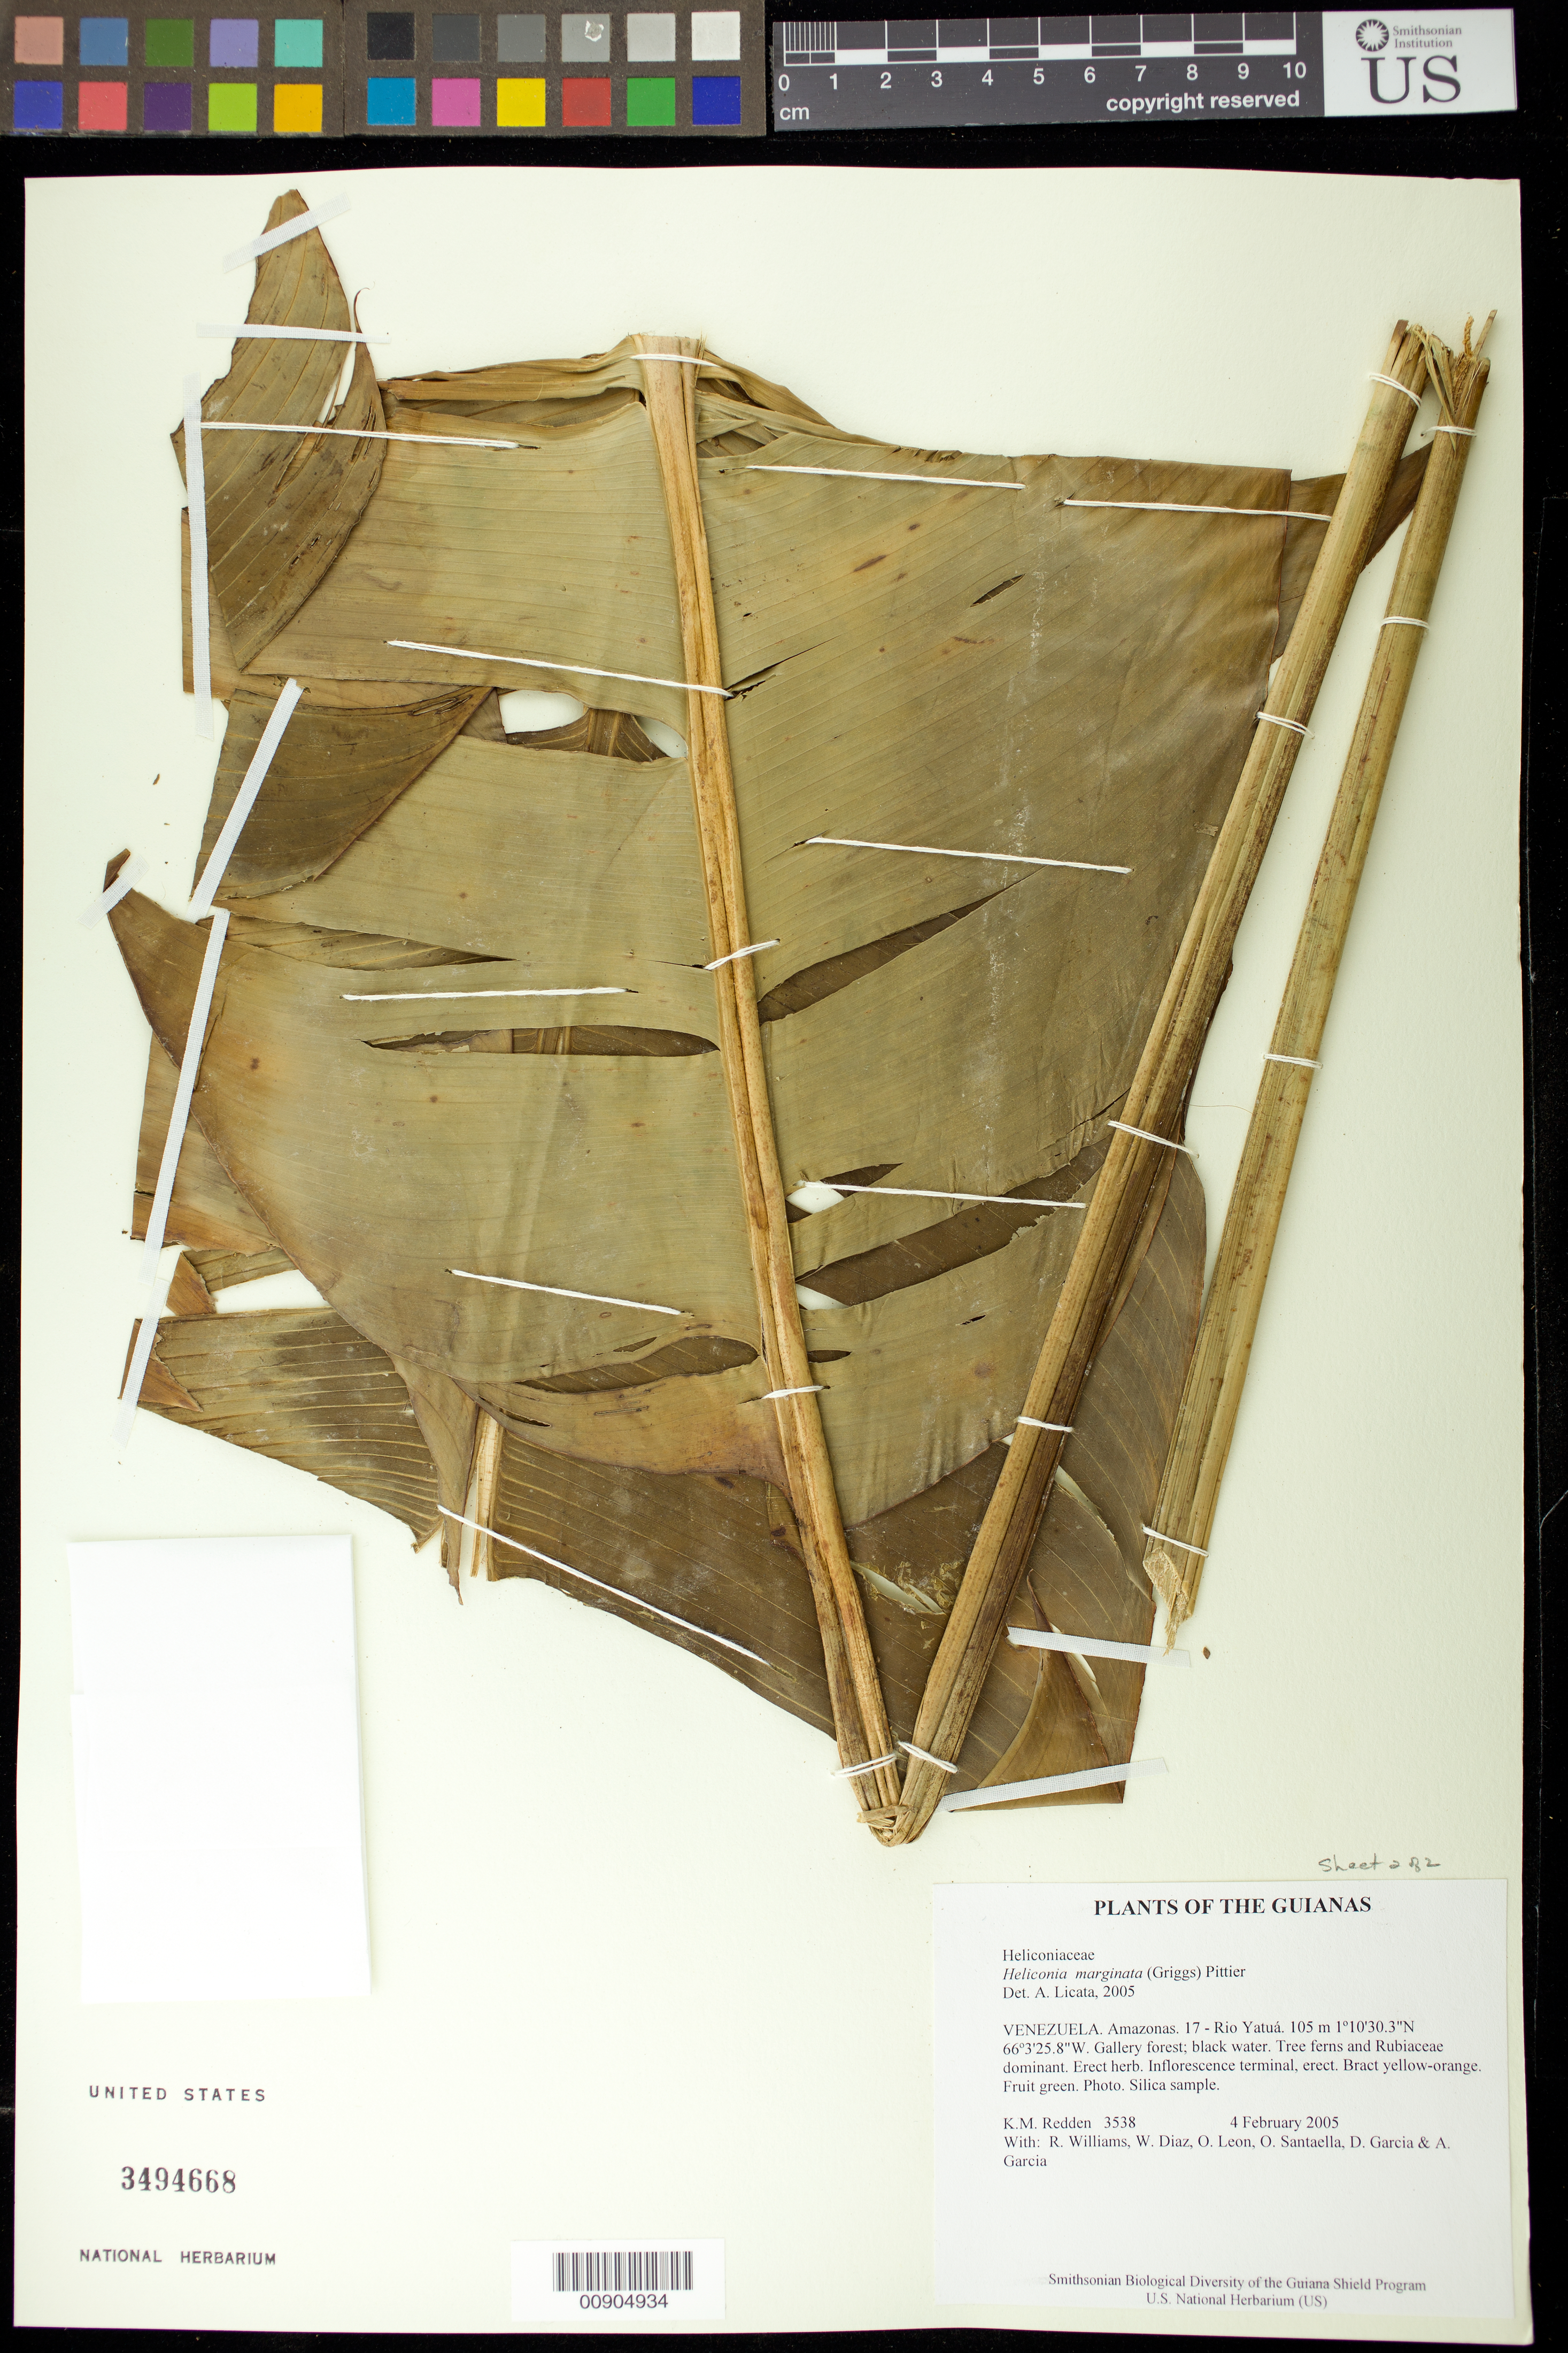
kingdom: Plantae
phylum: Tracheophyta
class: Liliopsida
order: Zingiberales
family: Heliconiaceae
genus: Heliconia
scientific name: Heliconia marginata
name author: (R.F. Griggs) Pittier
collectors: K. M. Redden, R. Williams, W. Díaz P., O. León, O. Santaella, D. Garcia & A. Garcia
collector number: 3538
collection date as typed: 4 February 2005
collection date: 2005-02-04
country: Venezuela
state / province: Amazonas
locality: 17 - Rio Yatuá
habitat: Gallery forest; black water. Tree ferns and Rubiaceae dominant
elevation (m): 105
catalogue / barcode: US 3494668